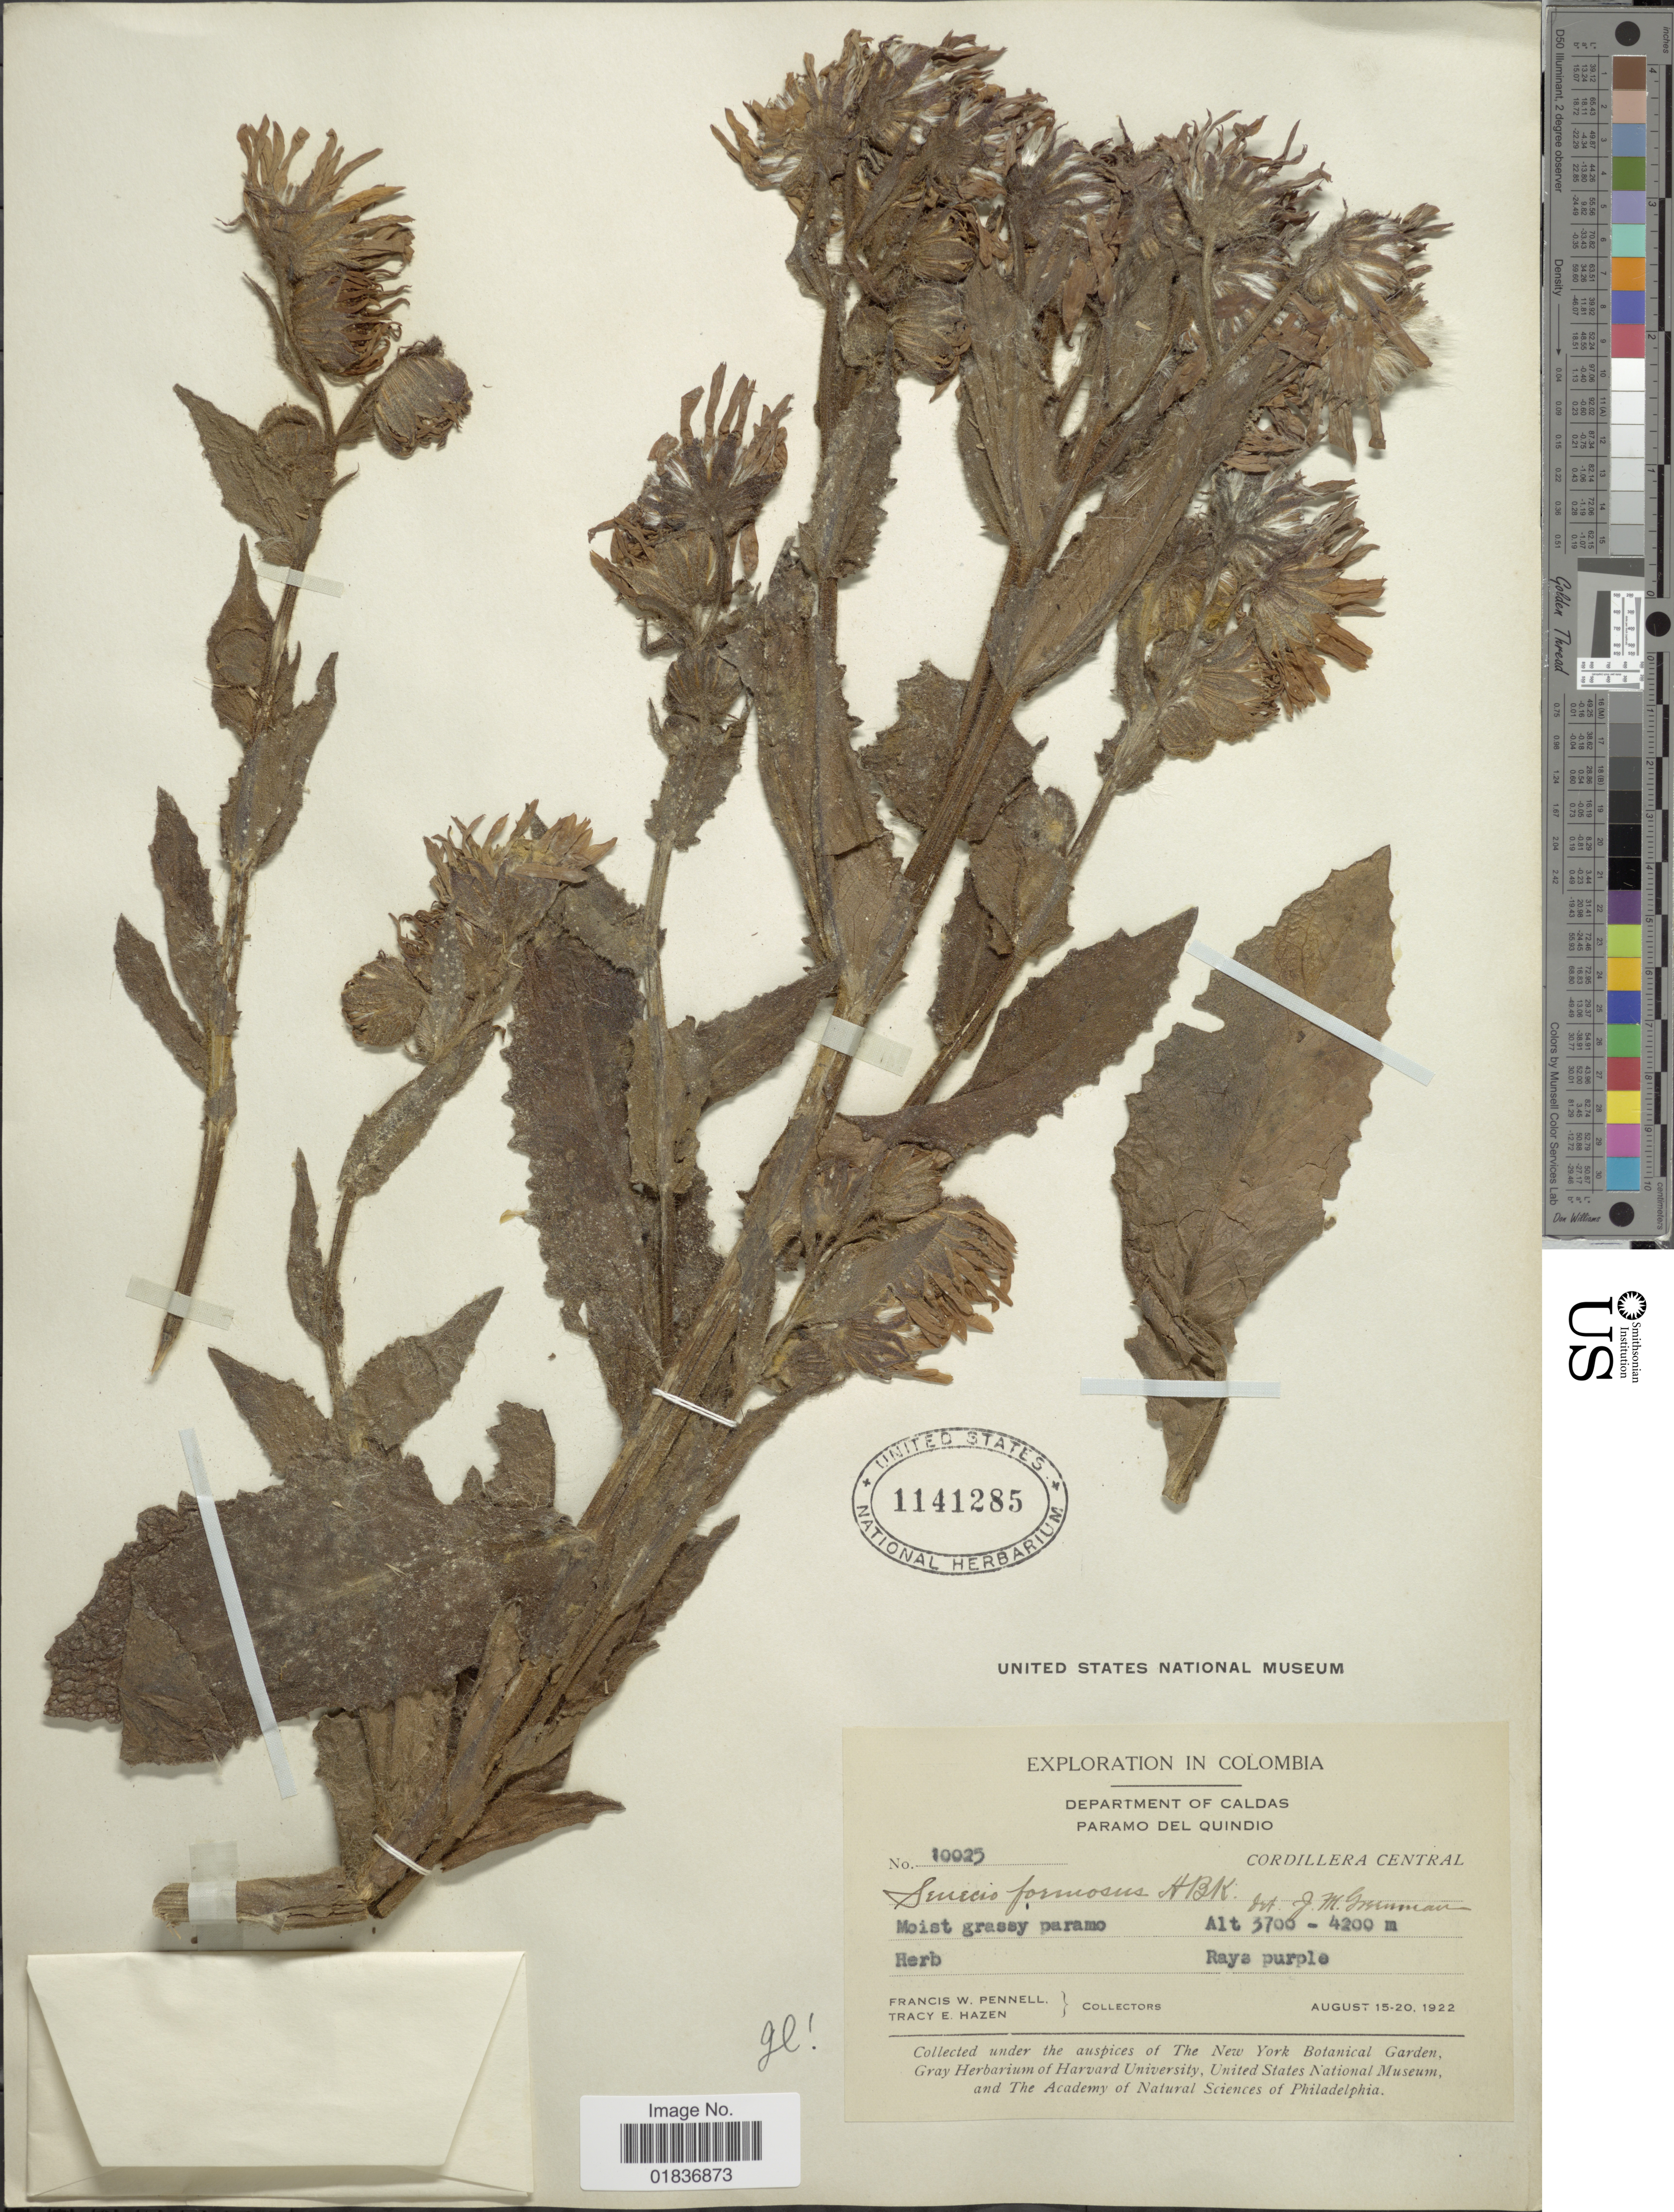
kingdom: Plantae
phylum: Tracheophyta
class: Magnoliopsida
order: Asterales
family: Asteraceae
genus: Senecio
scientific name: Senecio wedglacialis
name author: Cuatrec.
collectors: F. W. Pennell & T. E. Hazen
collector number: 10025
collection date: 1922-08-15/1922-08-22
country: Colombia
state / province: Caldas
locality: Department of Caldas. Paramo del Quindio. Cordillera Central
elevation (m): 3700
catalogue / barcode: US 1141285